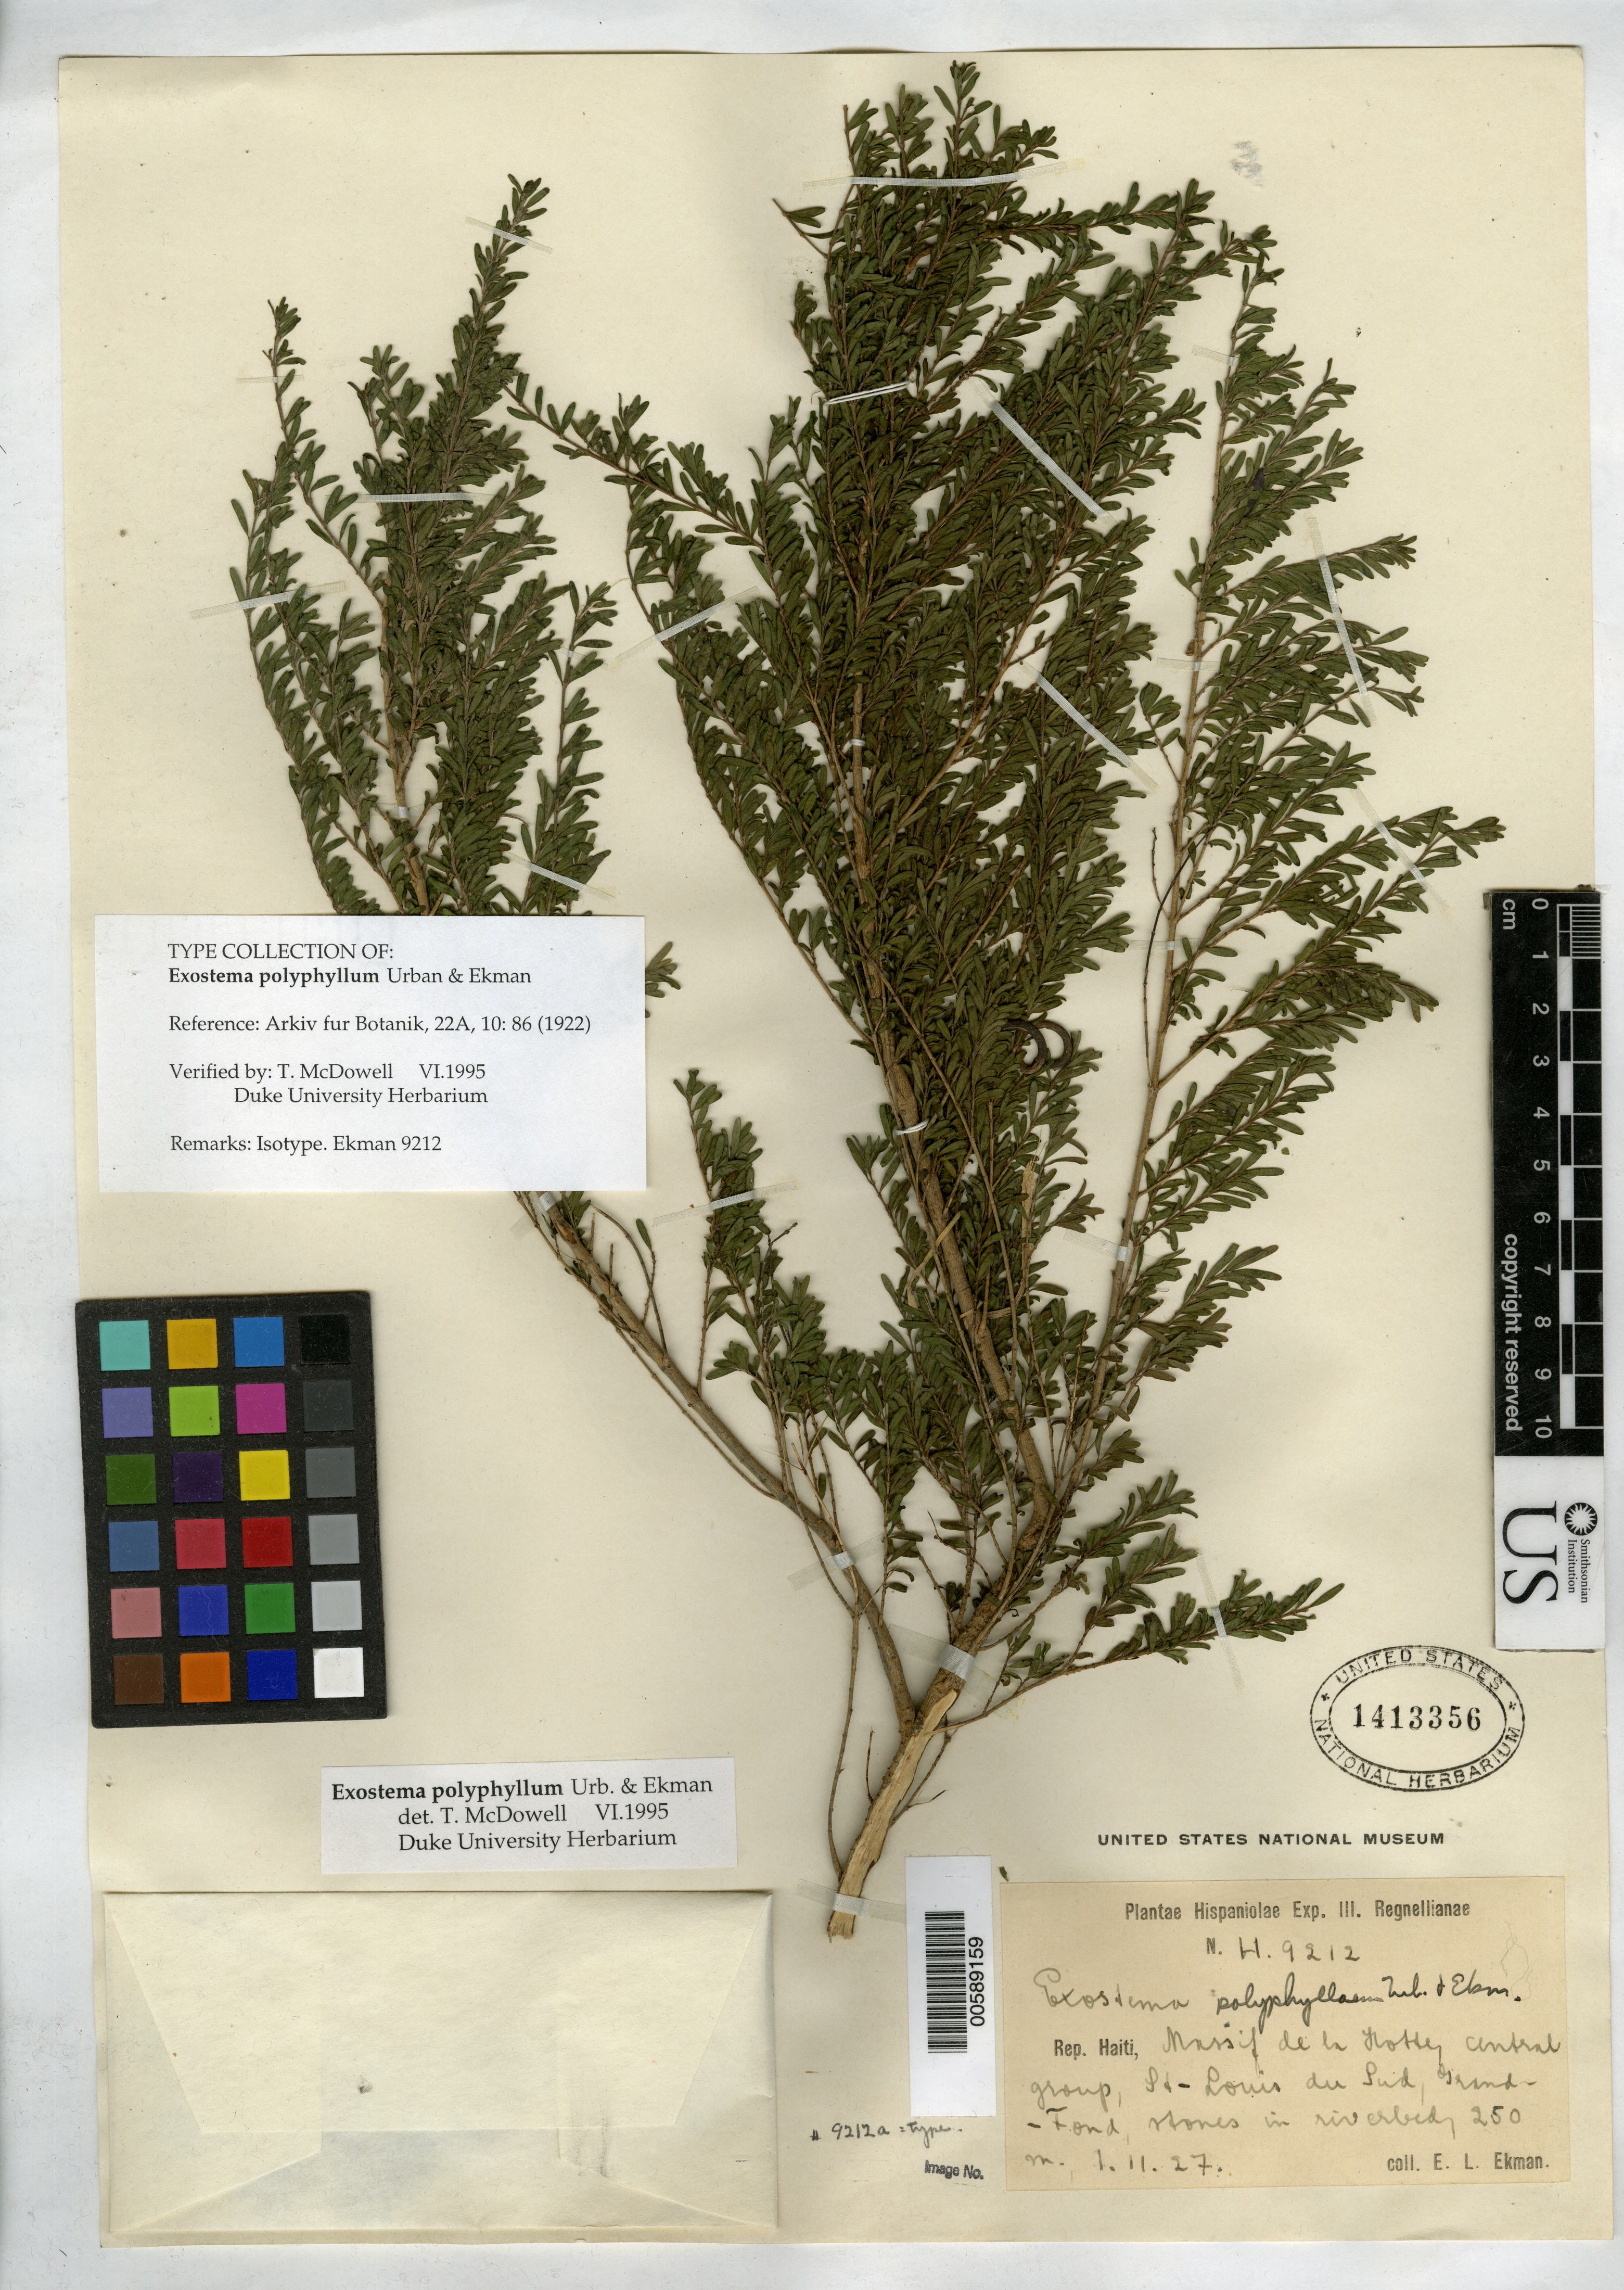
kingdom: Plantae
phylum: Tracheophyta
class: Magnoliopsida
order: Gentianales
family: Rubiaceae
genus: Exostema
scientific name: Exostema polyphyllum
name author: Urb. & Ekman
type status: Isotype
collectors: E. L. Ekman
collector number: H 9212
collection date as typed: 01 Nov 1927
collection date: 1927-11-01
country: Haiti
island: Hispaniola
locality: Massif de La Hotte, Central group, St.-Louis de Sud, Grand-Fond.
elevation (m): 250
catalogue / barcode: US 1413356